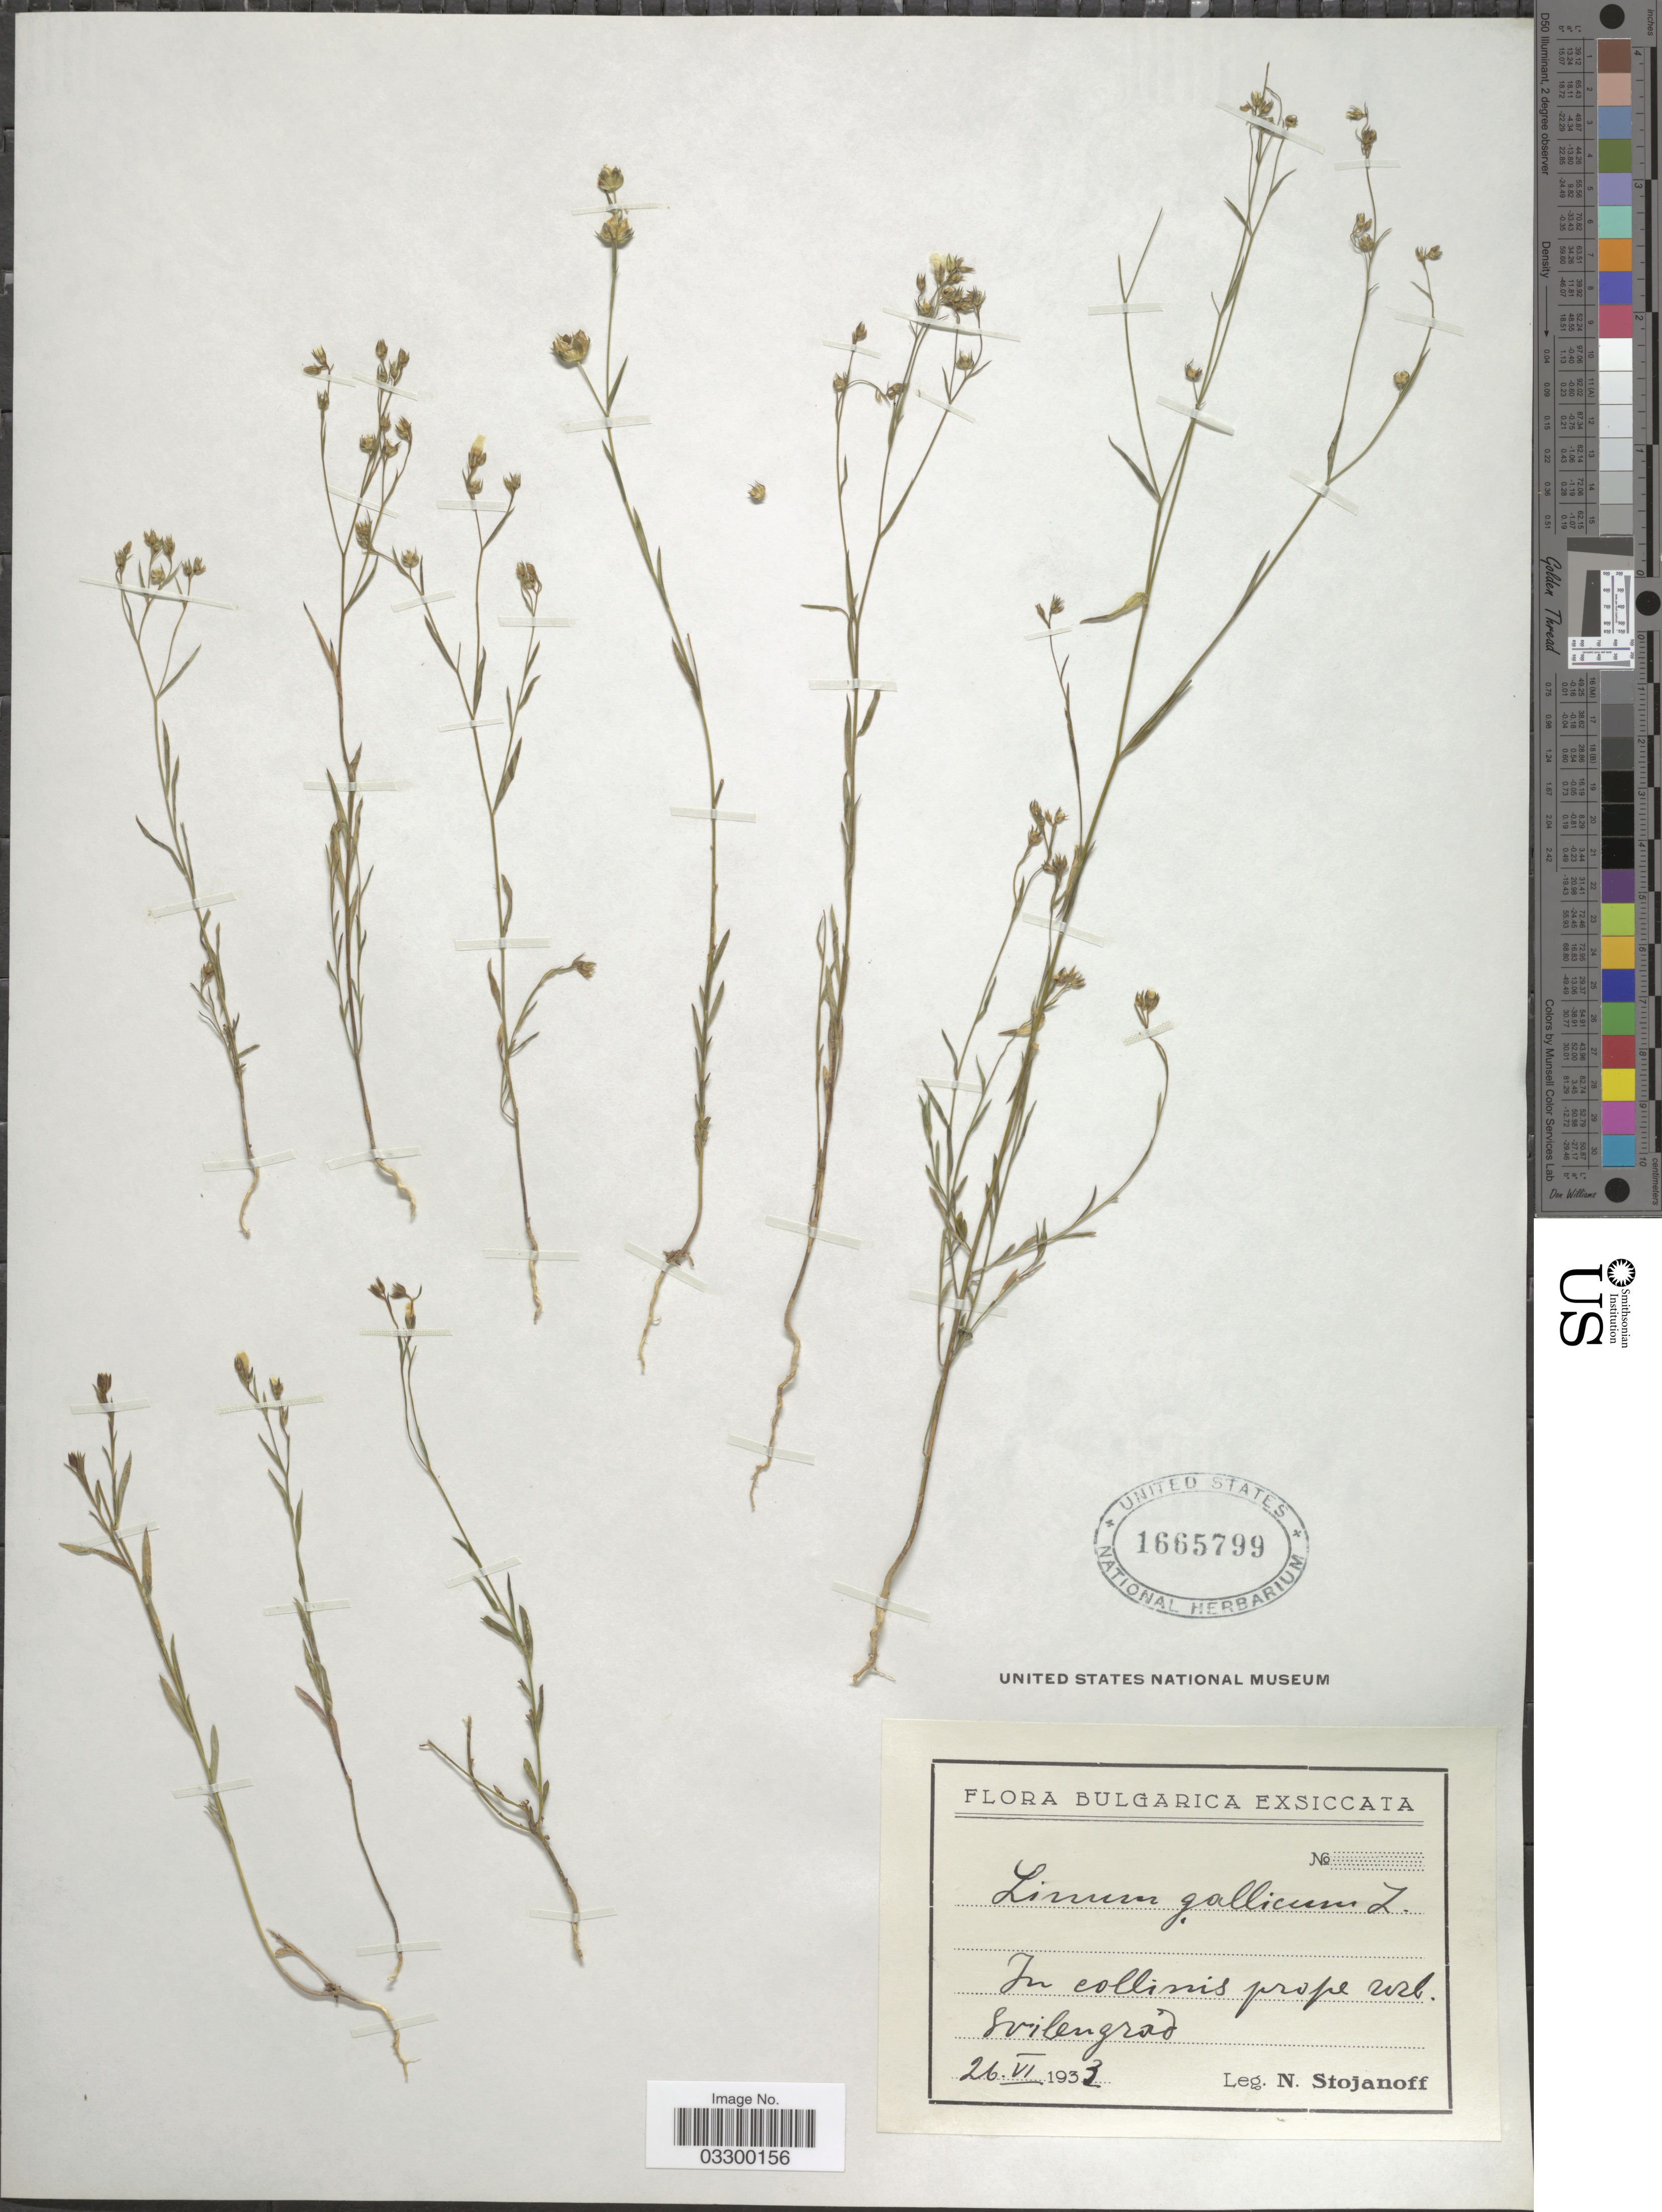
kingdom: Plantae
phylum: Tracheophyta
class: Magnoliopsida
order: Malpighiales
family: Linaceae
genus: Linum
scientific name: Linum gallicum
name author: L.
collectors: N. Stojanoff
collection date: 1933-06-26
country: Bulgaria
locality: In collinis prope urb. Svilengrad.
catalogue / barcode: US 1665799